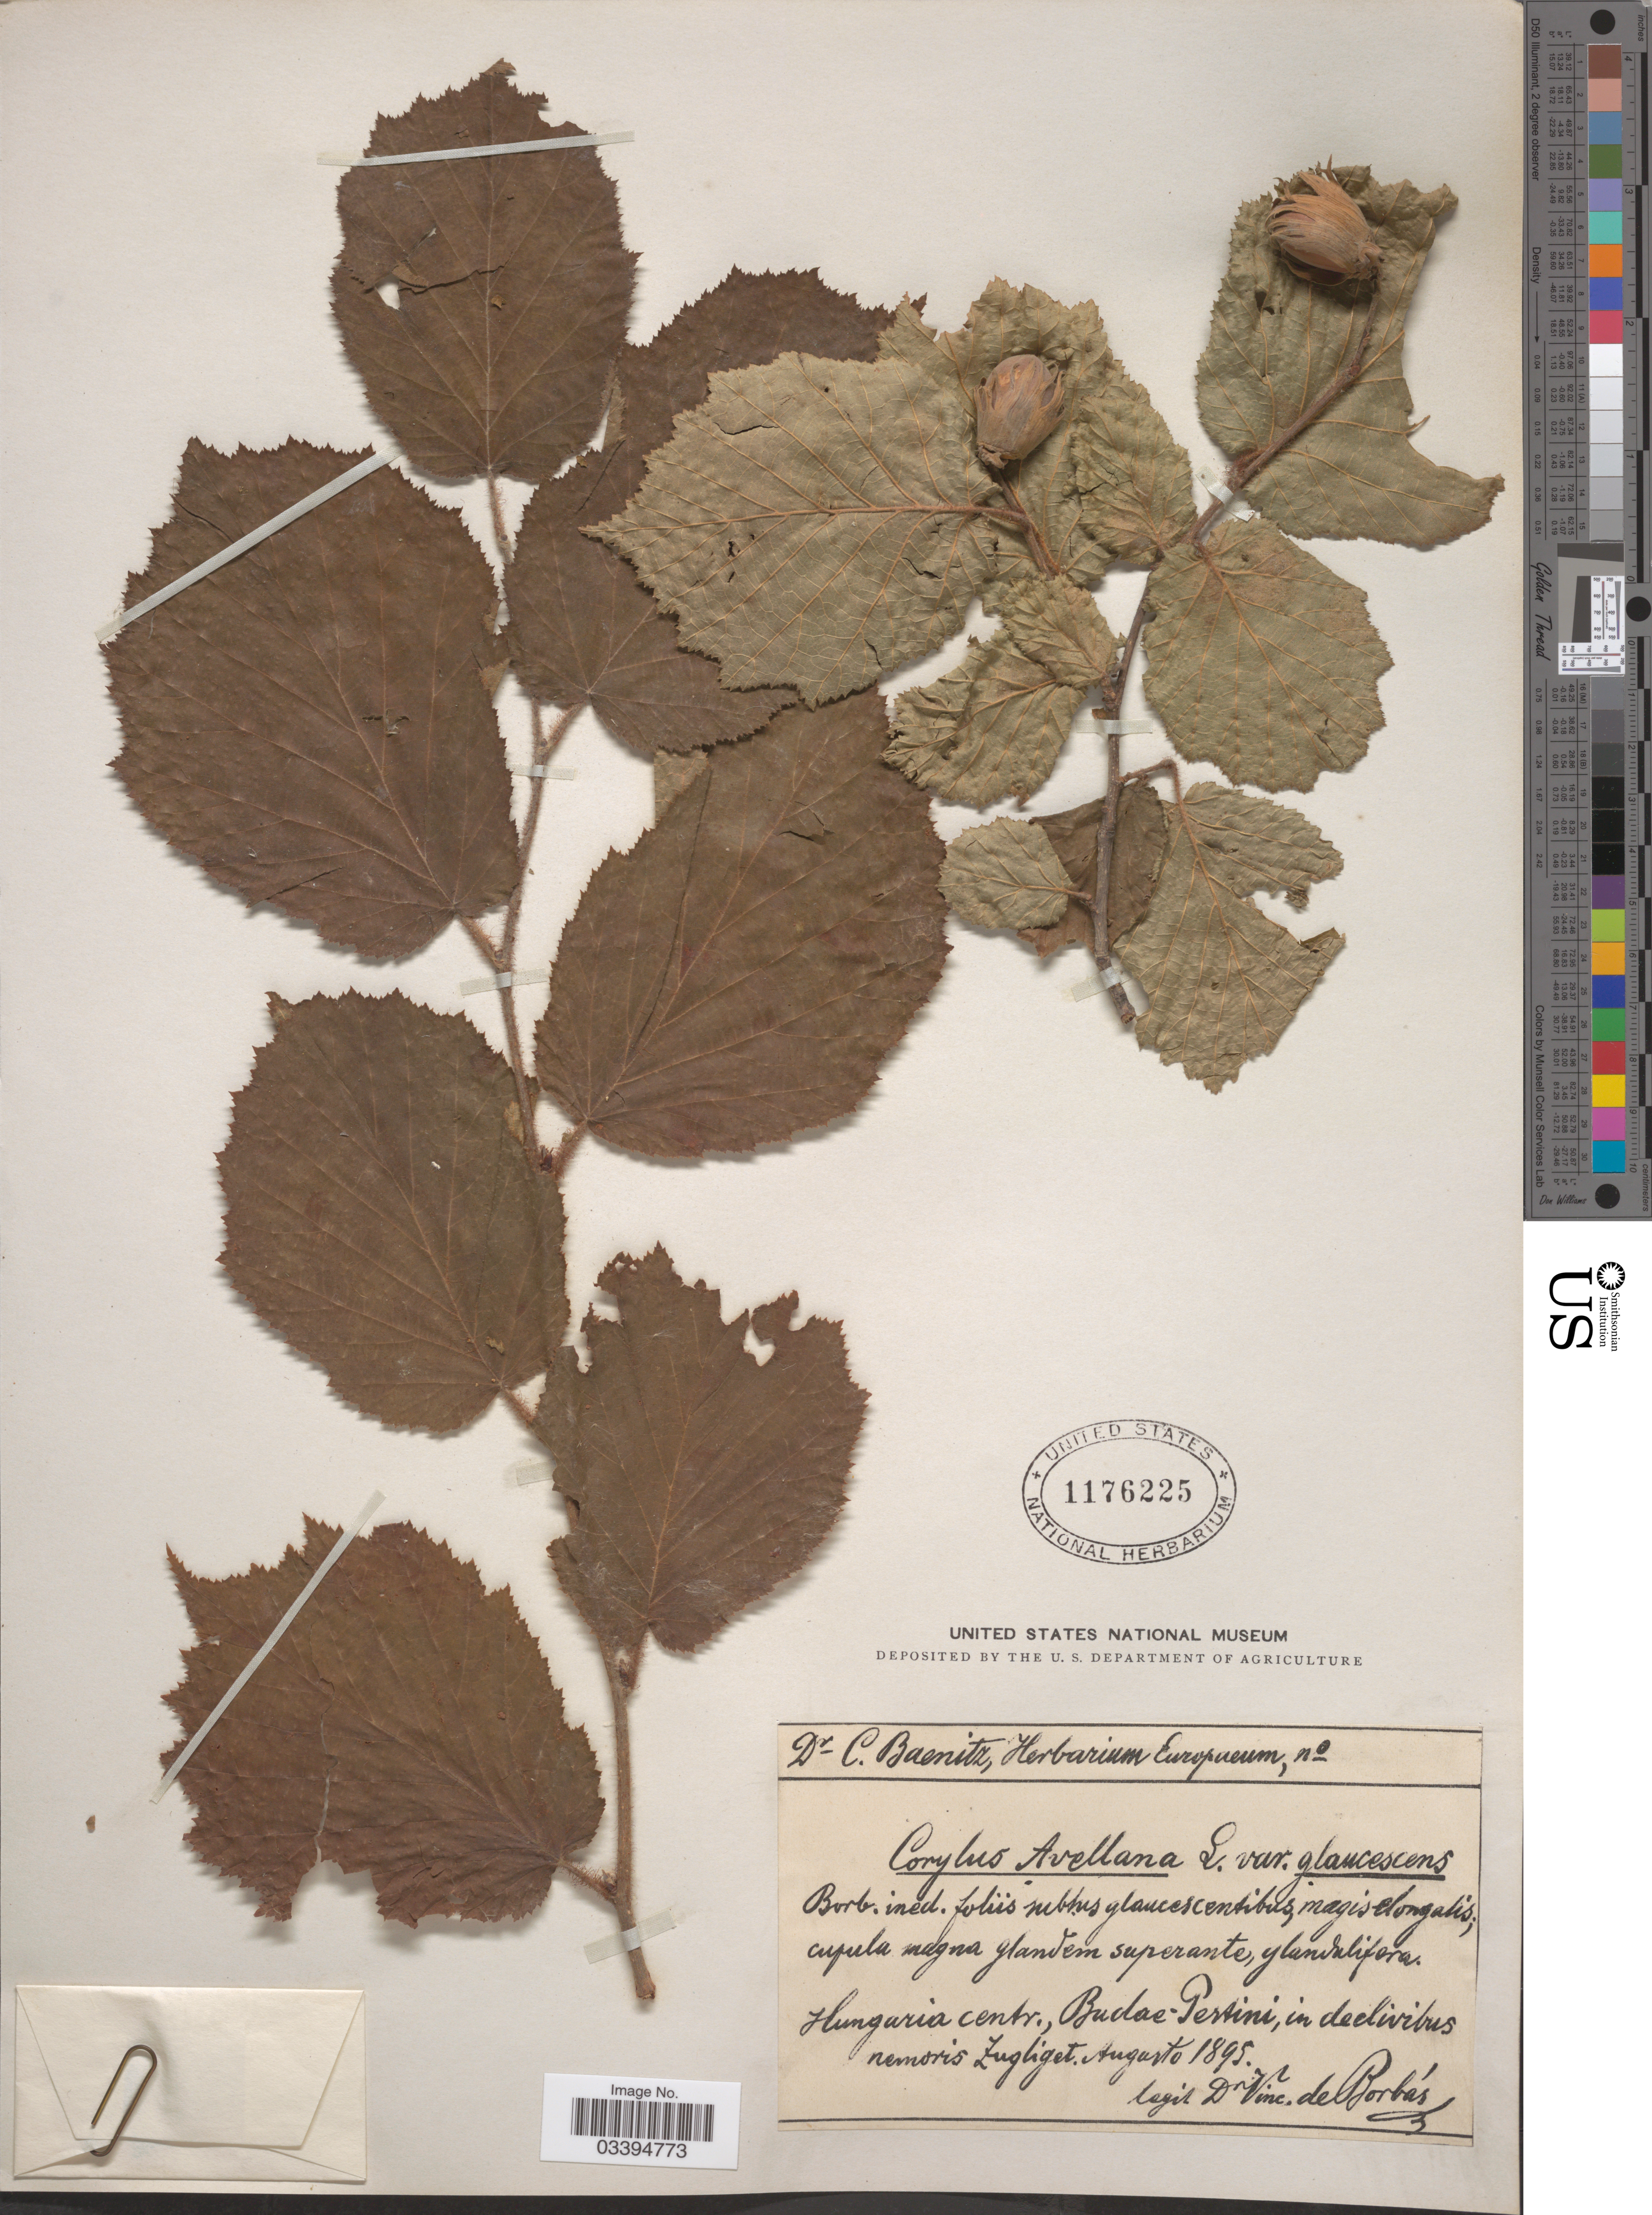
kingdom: Plantae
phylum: Tracheophyta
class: Magnoliopsida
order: Fagales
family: Betulaceae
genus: Corylus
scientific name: Corylus avellana var. glaucescens Borbás ined.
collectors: V. von Borbás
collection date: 1895-08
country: Hungary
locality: Hungaria centr., Budæ-Pertini, in decliribus nemoris Zugliget.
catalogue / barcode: US 1176225